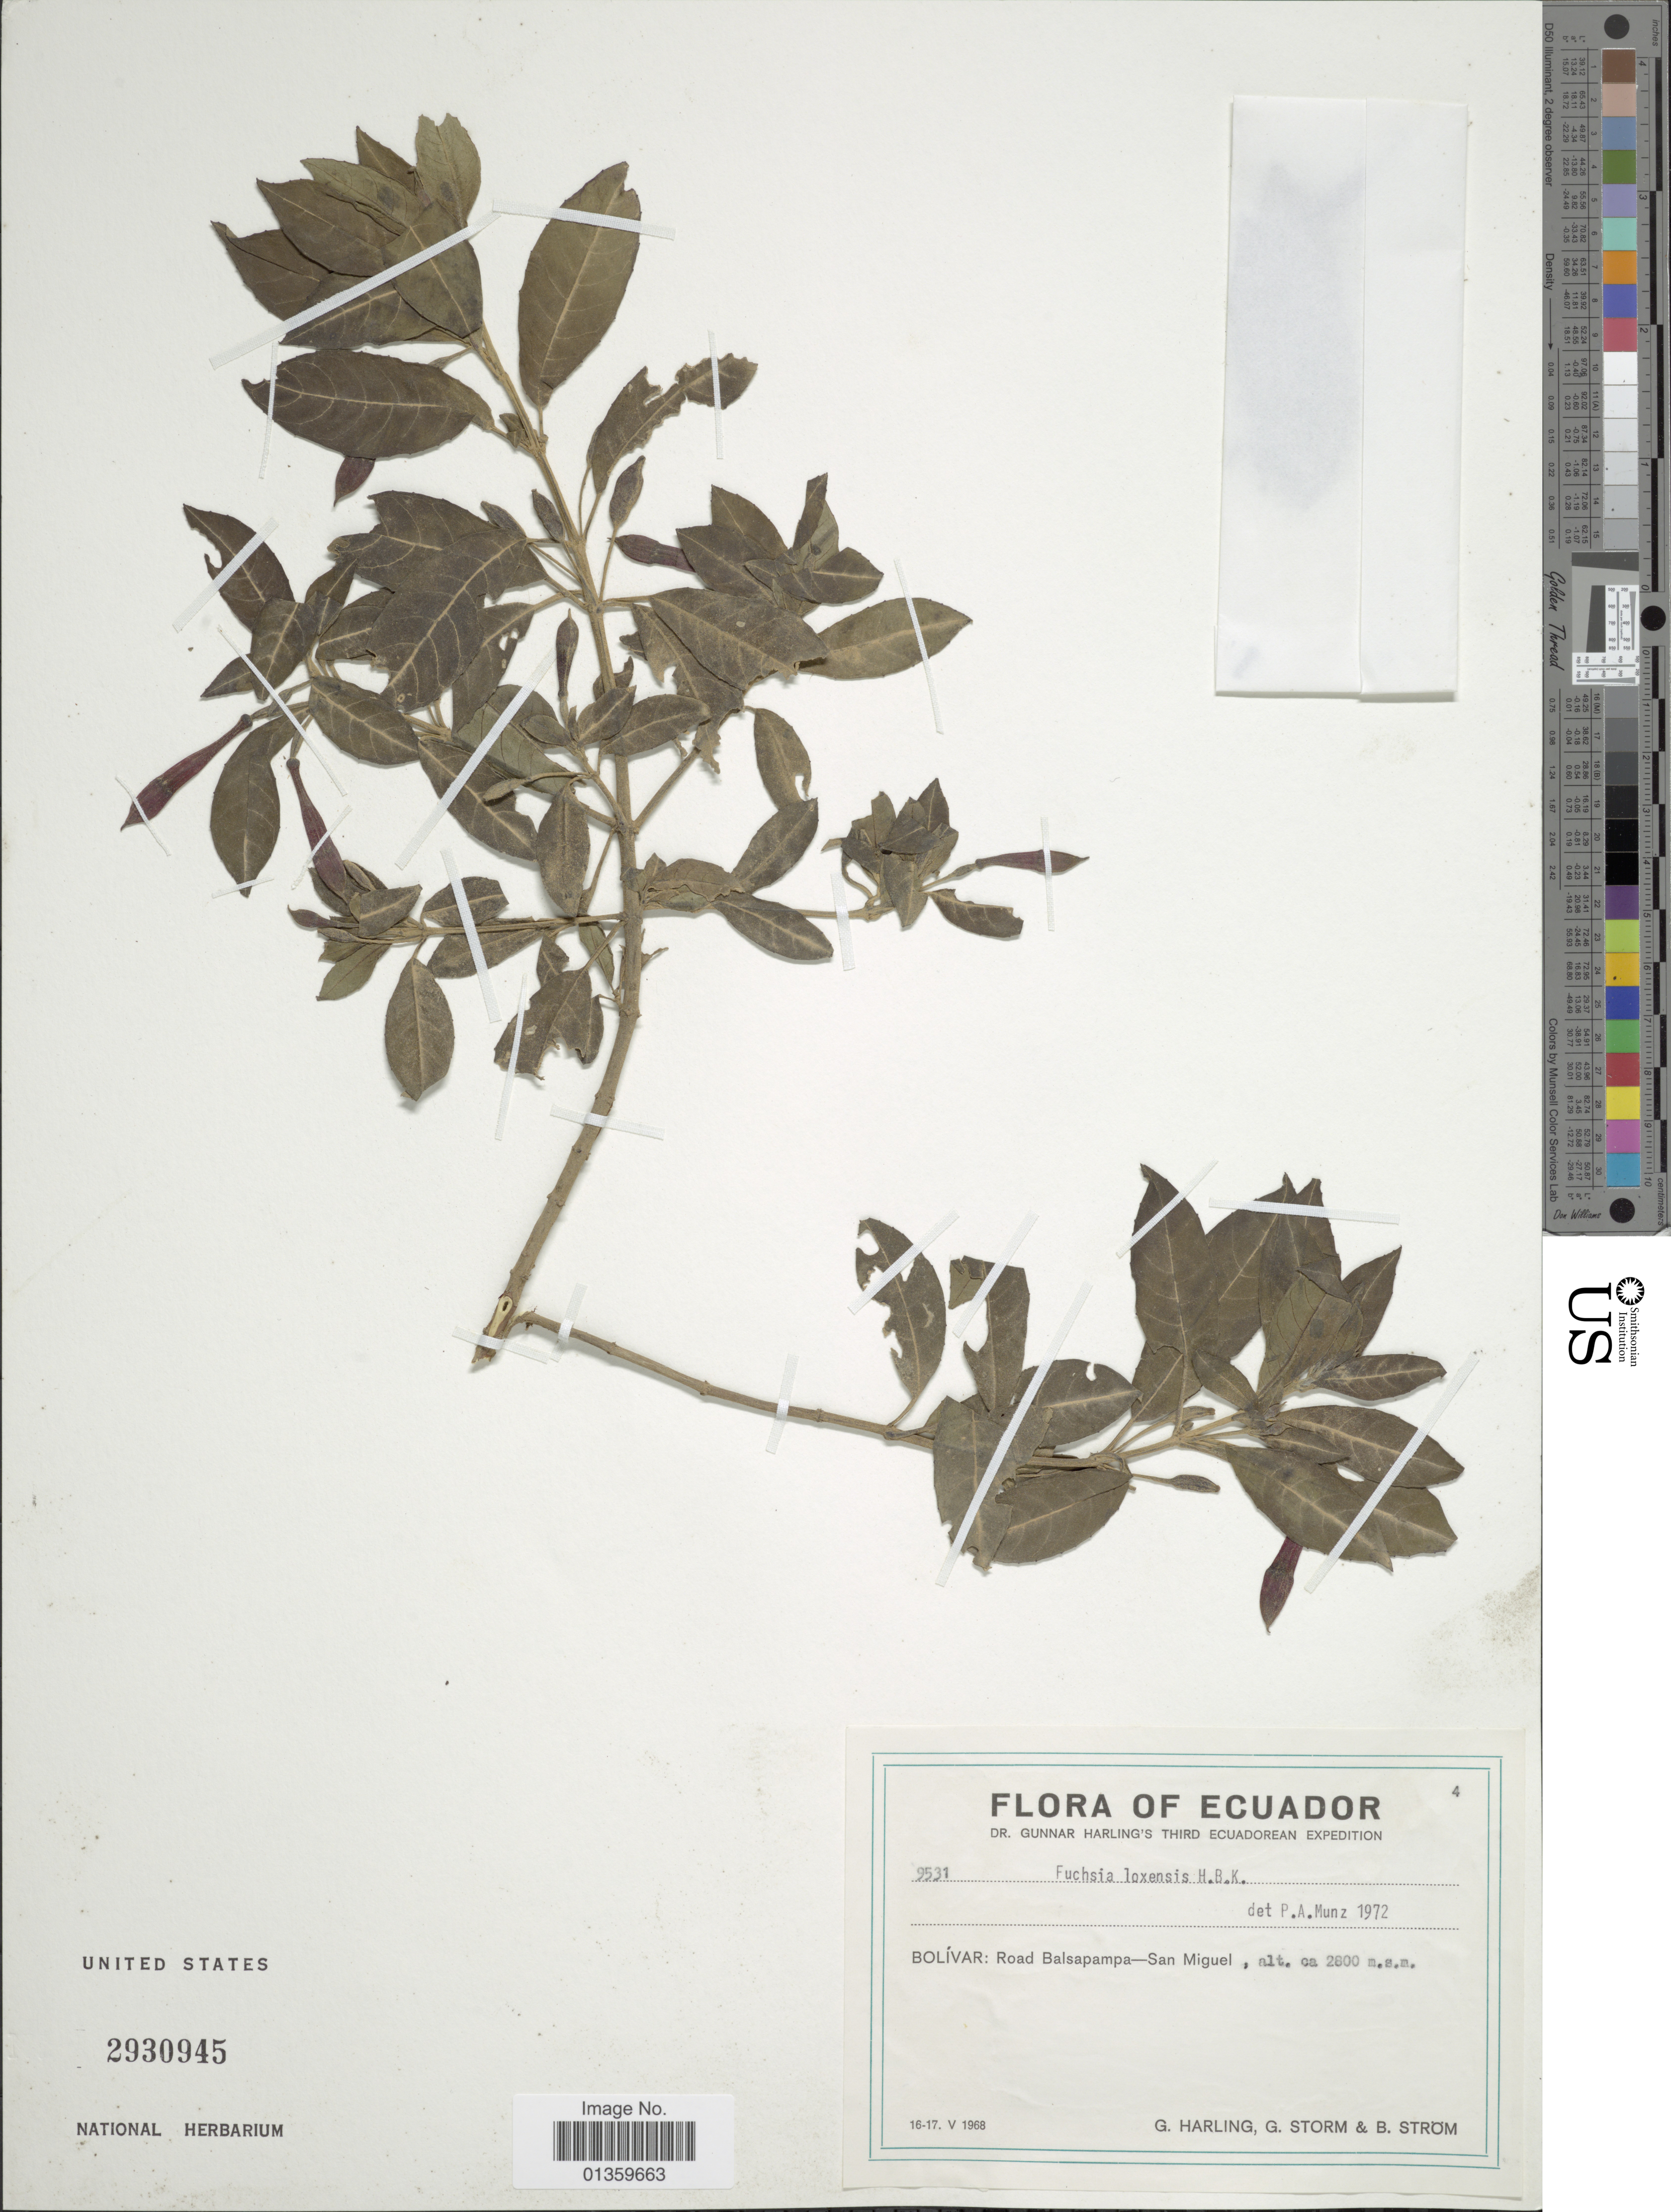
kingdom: Plantae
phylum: Tracheophyta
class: Magnoliopsida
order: Myrtales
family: Onagraceae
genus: Fuchsia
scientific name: Fuchsia loxensis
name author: Kunth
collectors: G. Harling, G. Storm & B. Strom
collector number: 9531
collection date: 1968-05-16/1968-05-17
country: Ecuador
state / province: Bolívar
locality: Road Balsapampa - San Miguel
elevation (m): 2800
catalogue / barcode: US 2930945